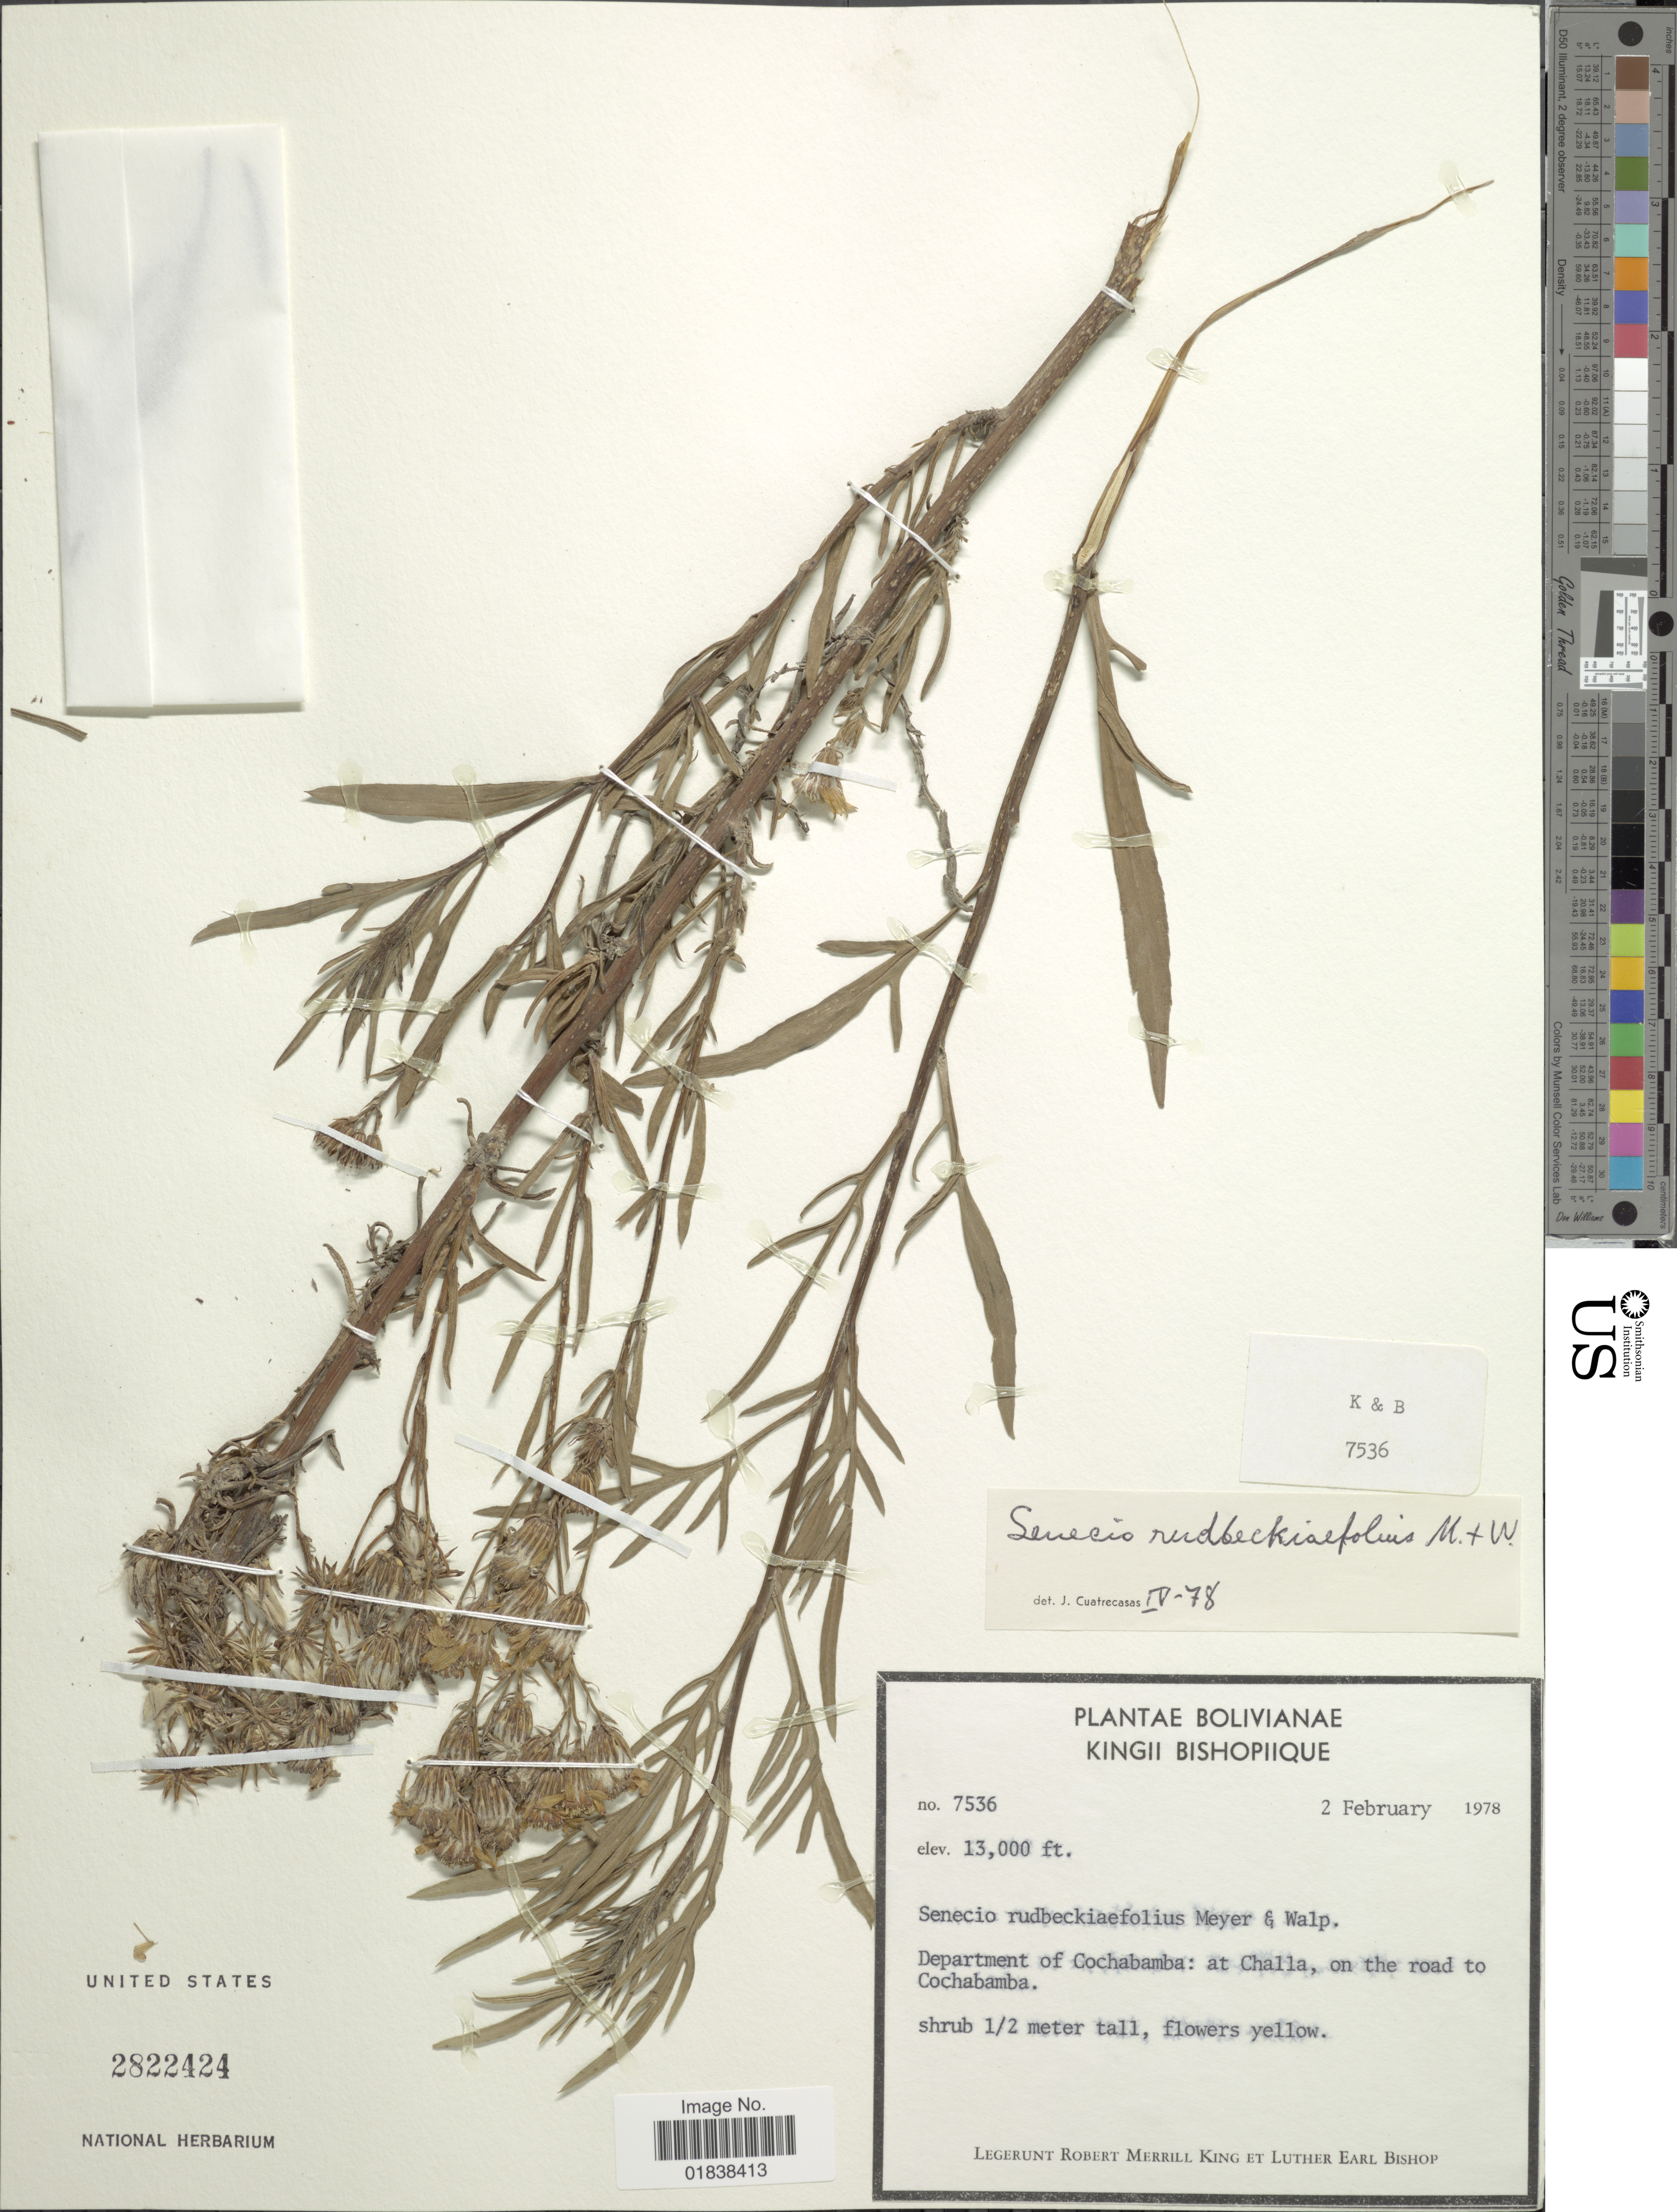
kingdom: Plantae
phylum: Tracheophyta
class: Magnoliopsida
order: Asterales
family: Asteraceae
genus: Senecio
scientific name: Senecio rudbeckiifolius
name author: Meyen & Walp.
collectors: R. M. King & L. E. Bishop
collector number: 7536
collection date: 1978-02-02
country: Bolivia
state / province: Cochabamba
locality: Challa, on the road to Cochabamba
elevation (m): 3962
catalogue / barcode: US 2822424